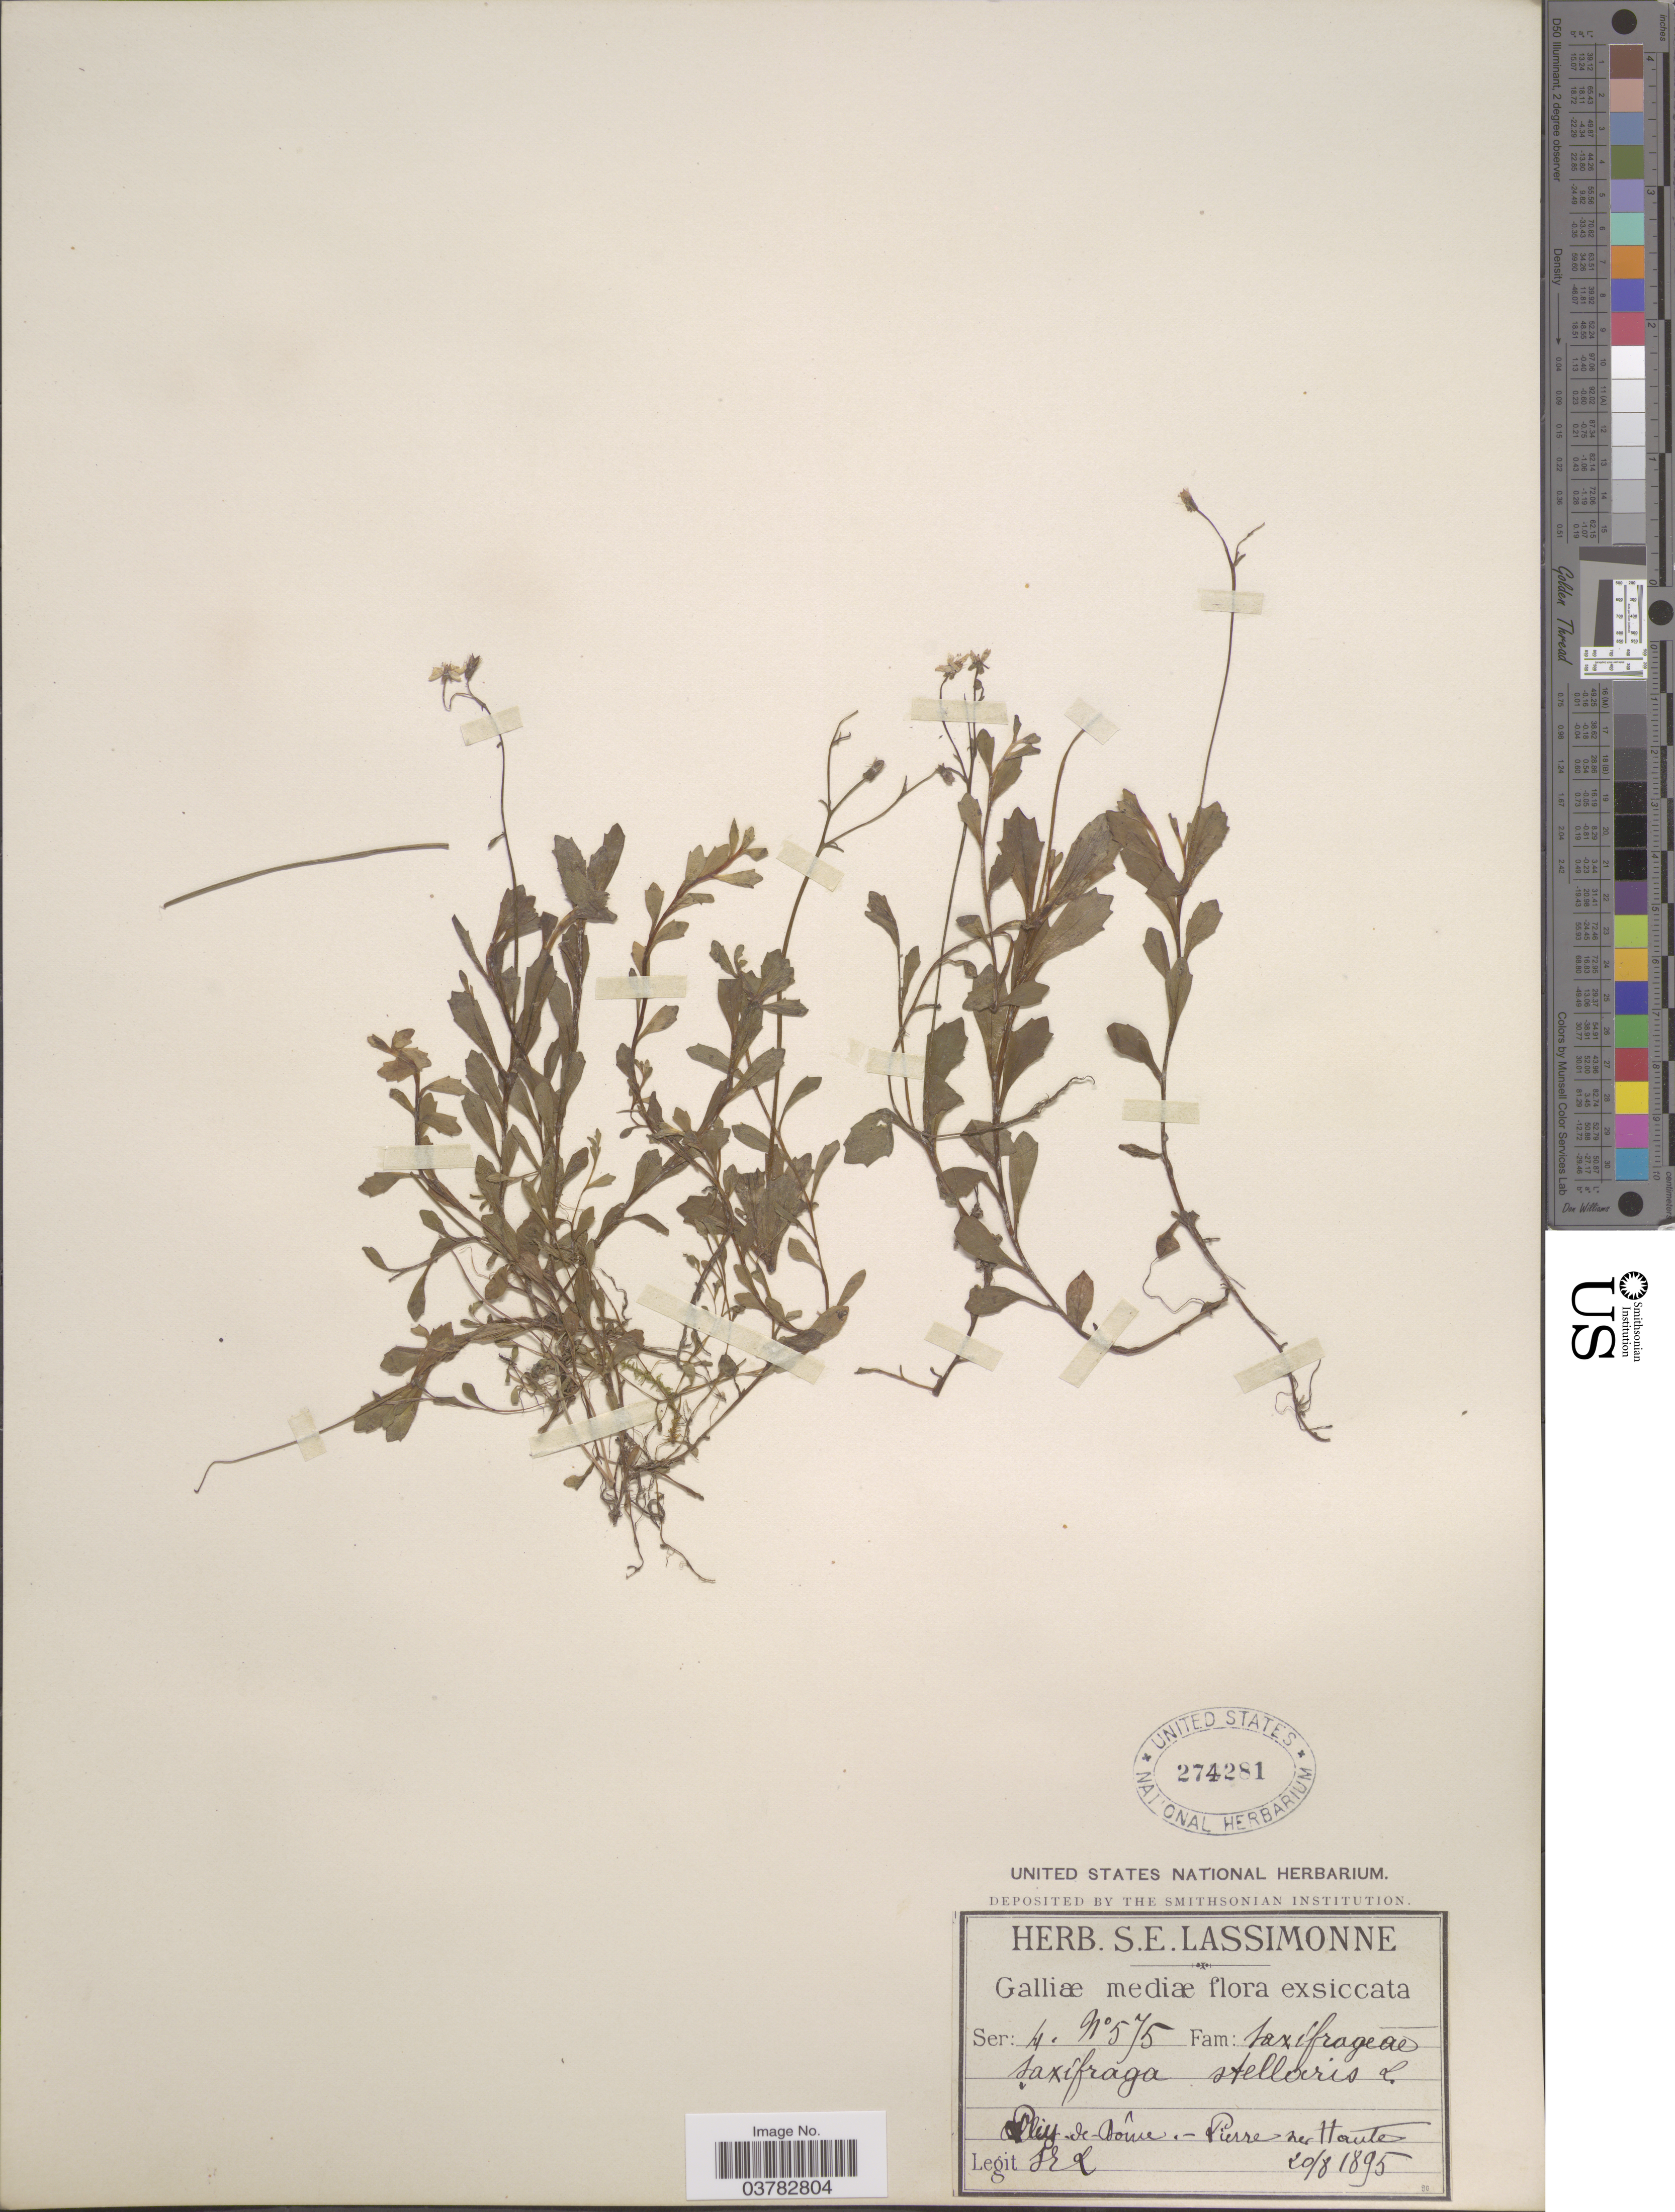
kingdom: Plantae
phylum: Tracheophyta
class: Magnoliopsida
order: Saxifragales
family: Saxifragaceae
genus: Micranthes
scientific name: Micranthes stellaris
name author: (L.) Galasso et al.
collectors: S. Lassimonne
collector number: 575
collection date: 1895-08-20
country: France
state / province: Auvergne-Rhône-Alpes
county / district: Puy-de-Dôme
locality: Galliæ mediæ. Puy-de-Dôme- Pierre des Haute.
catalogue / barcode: US 274281